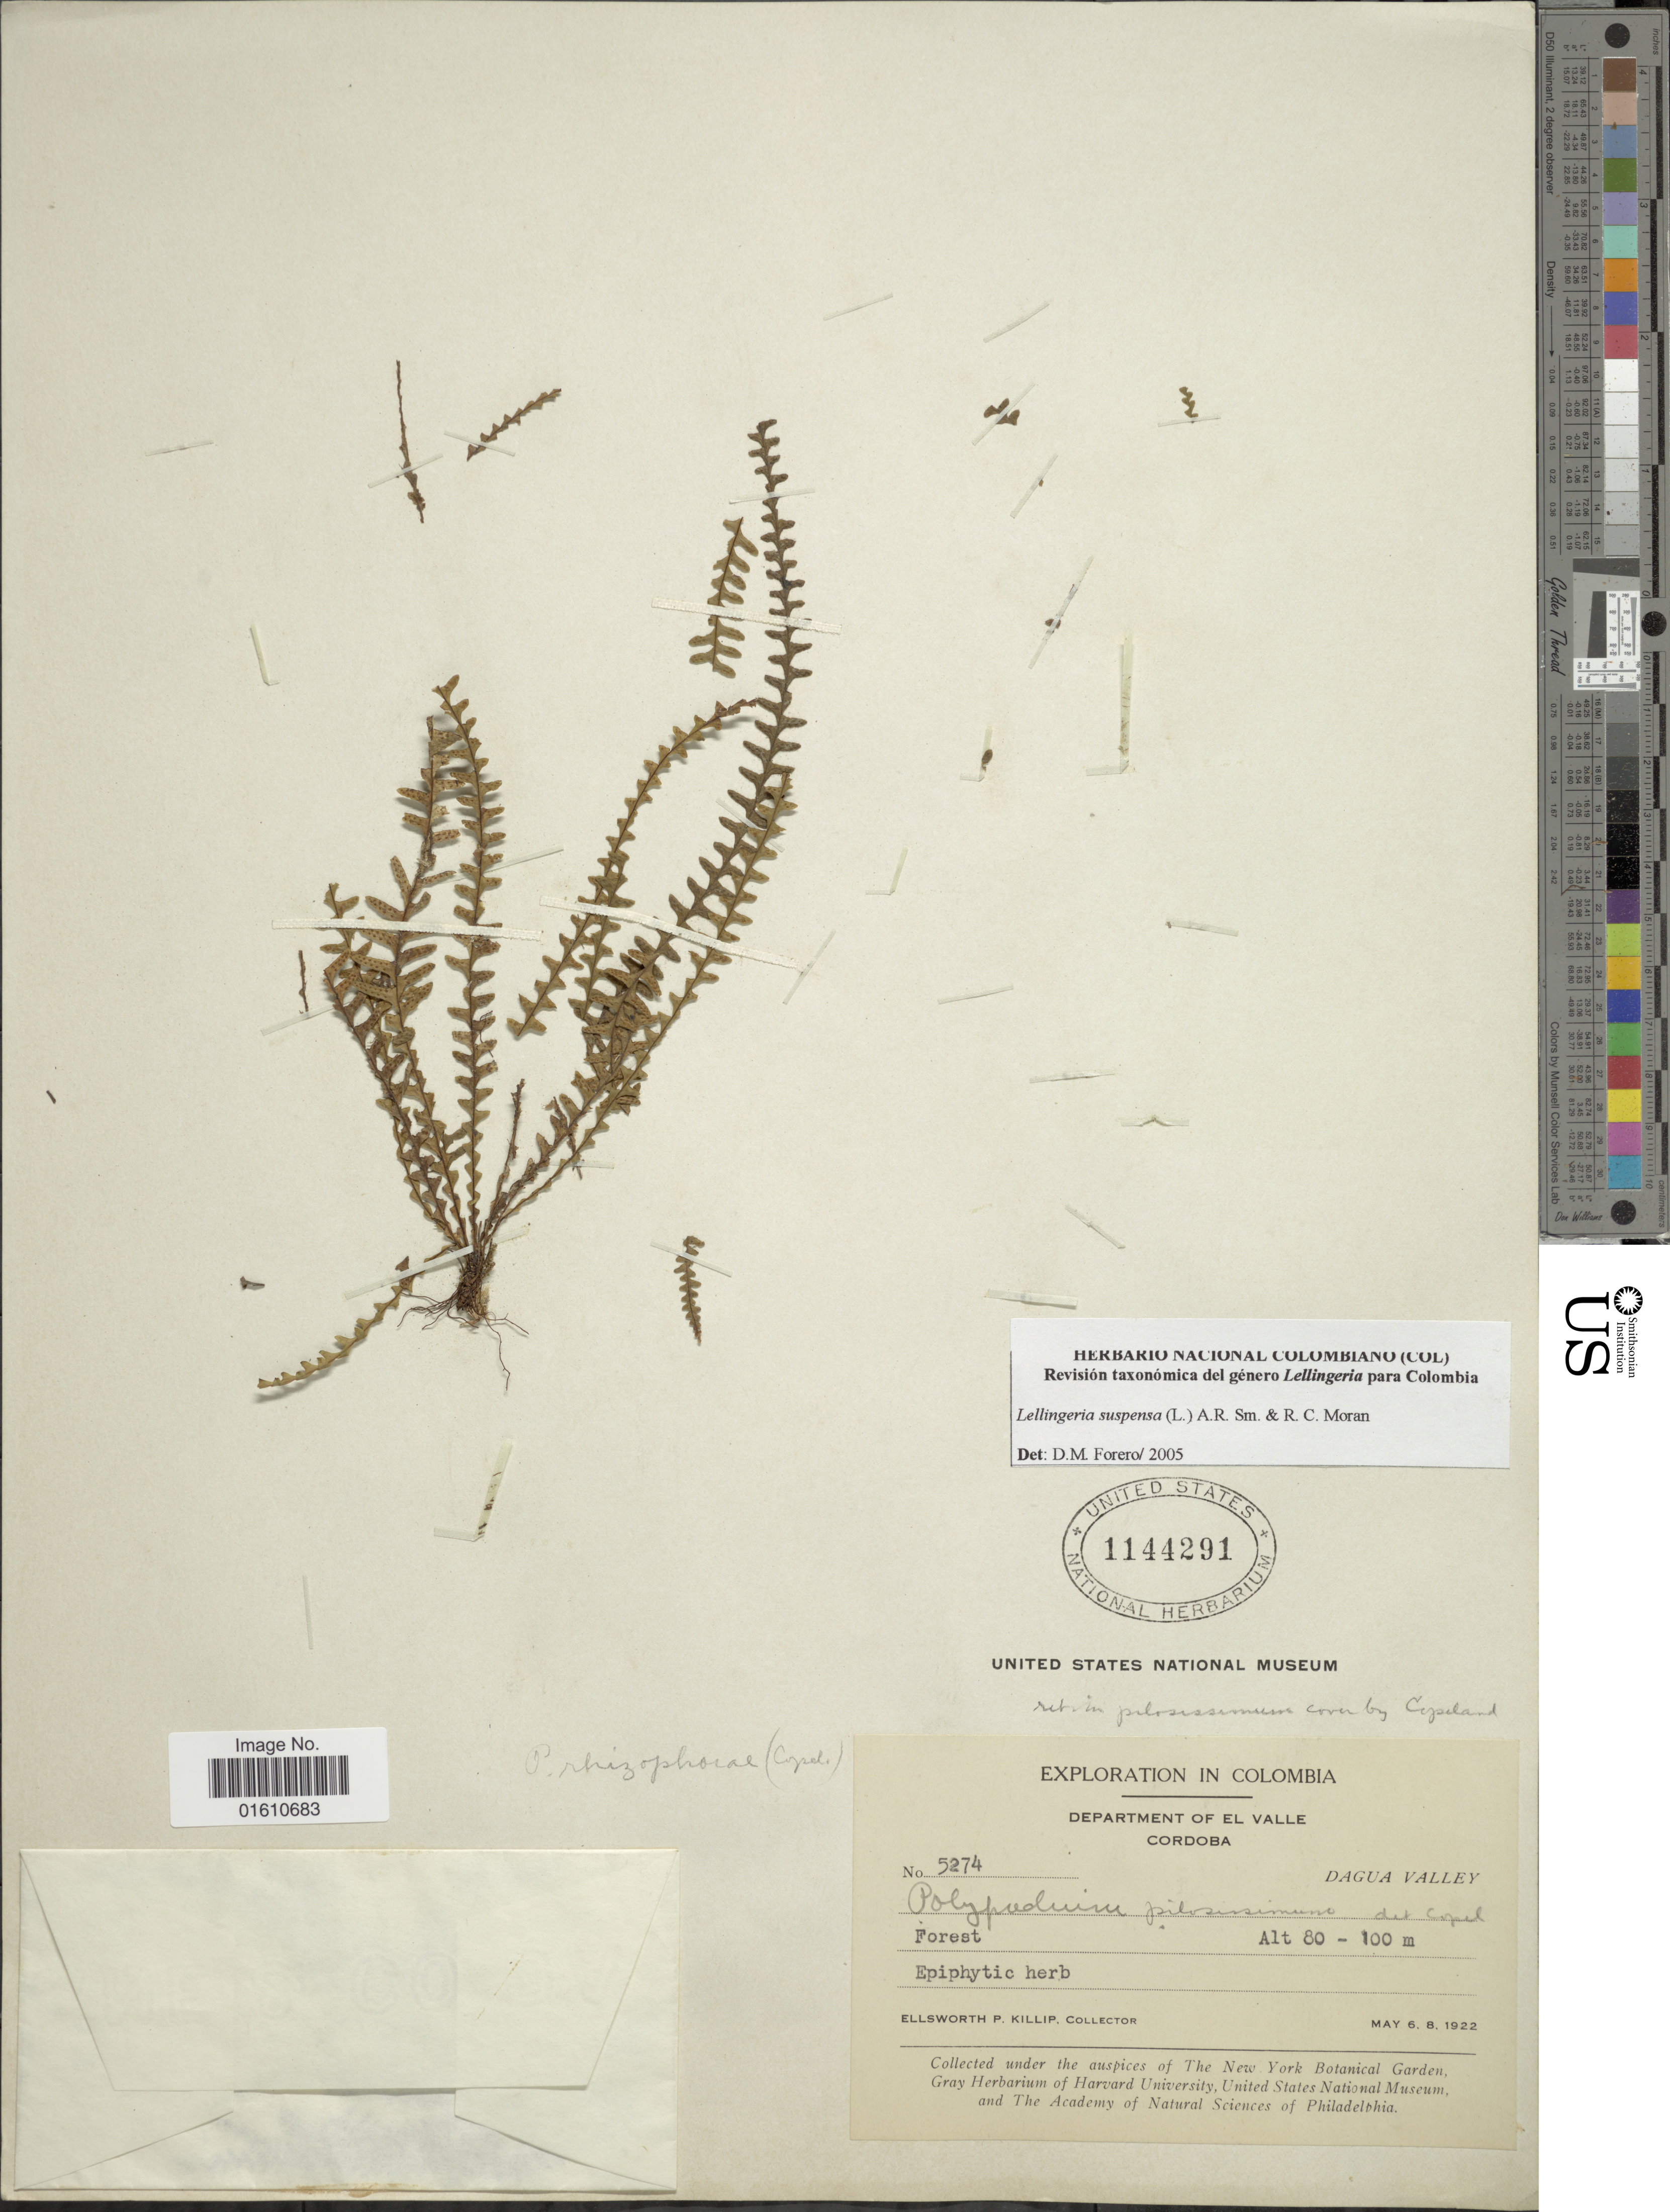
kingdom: Plantae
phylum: Tracheophyta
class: Polypodiopsida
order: Polypodiales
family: Polypodiaceae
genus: Lellingeria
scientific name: Lellingeria suspensa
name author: (L.) A.R. Sm. & R.C. Moran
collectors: E. P. Killip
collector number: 5274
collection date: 1922-05-06/1922-05-08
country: Colombia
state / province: Valle del Cauca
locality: Department of El Valle, Cordoba, Dagua Valley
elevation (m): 80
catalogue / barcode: US 1144291